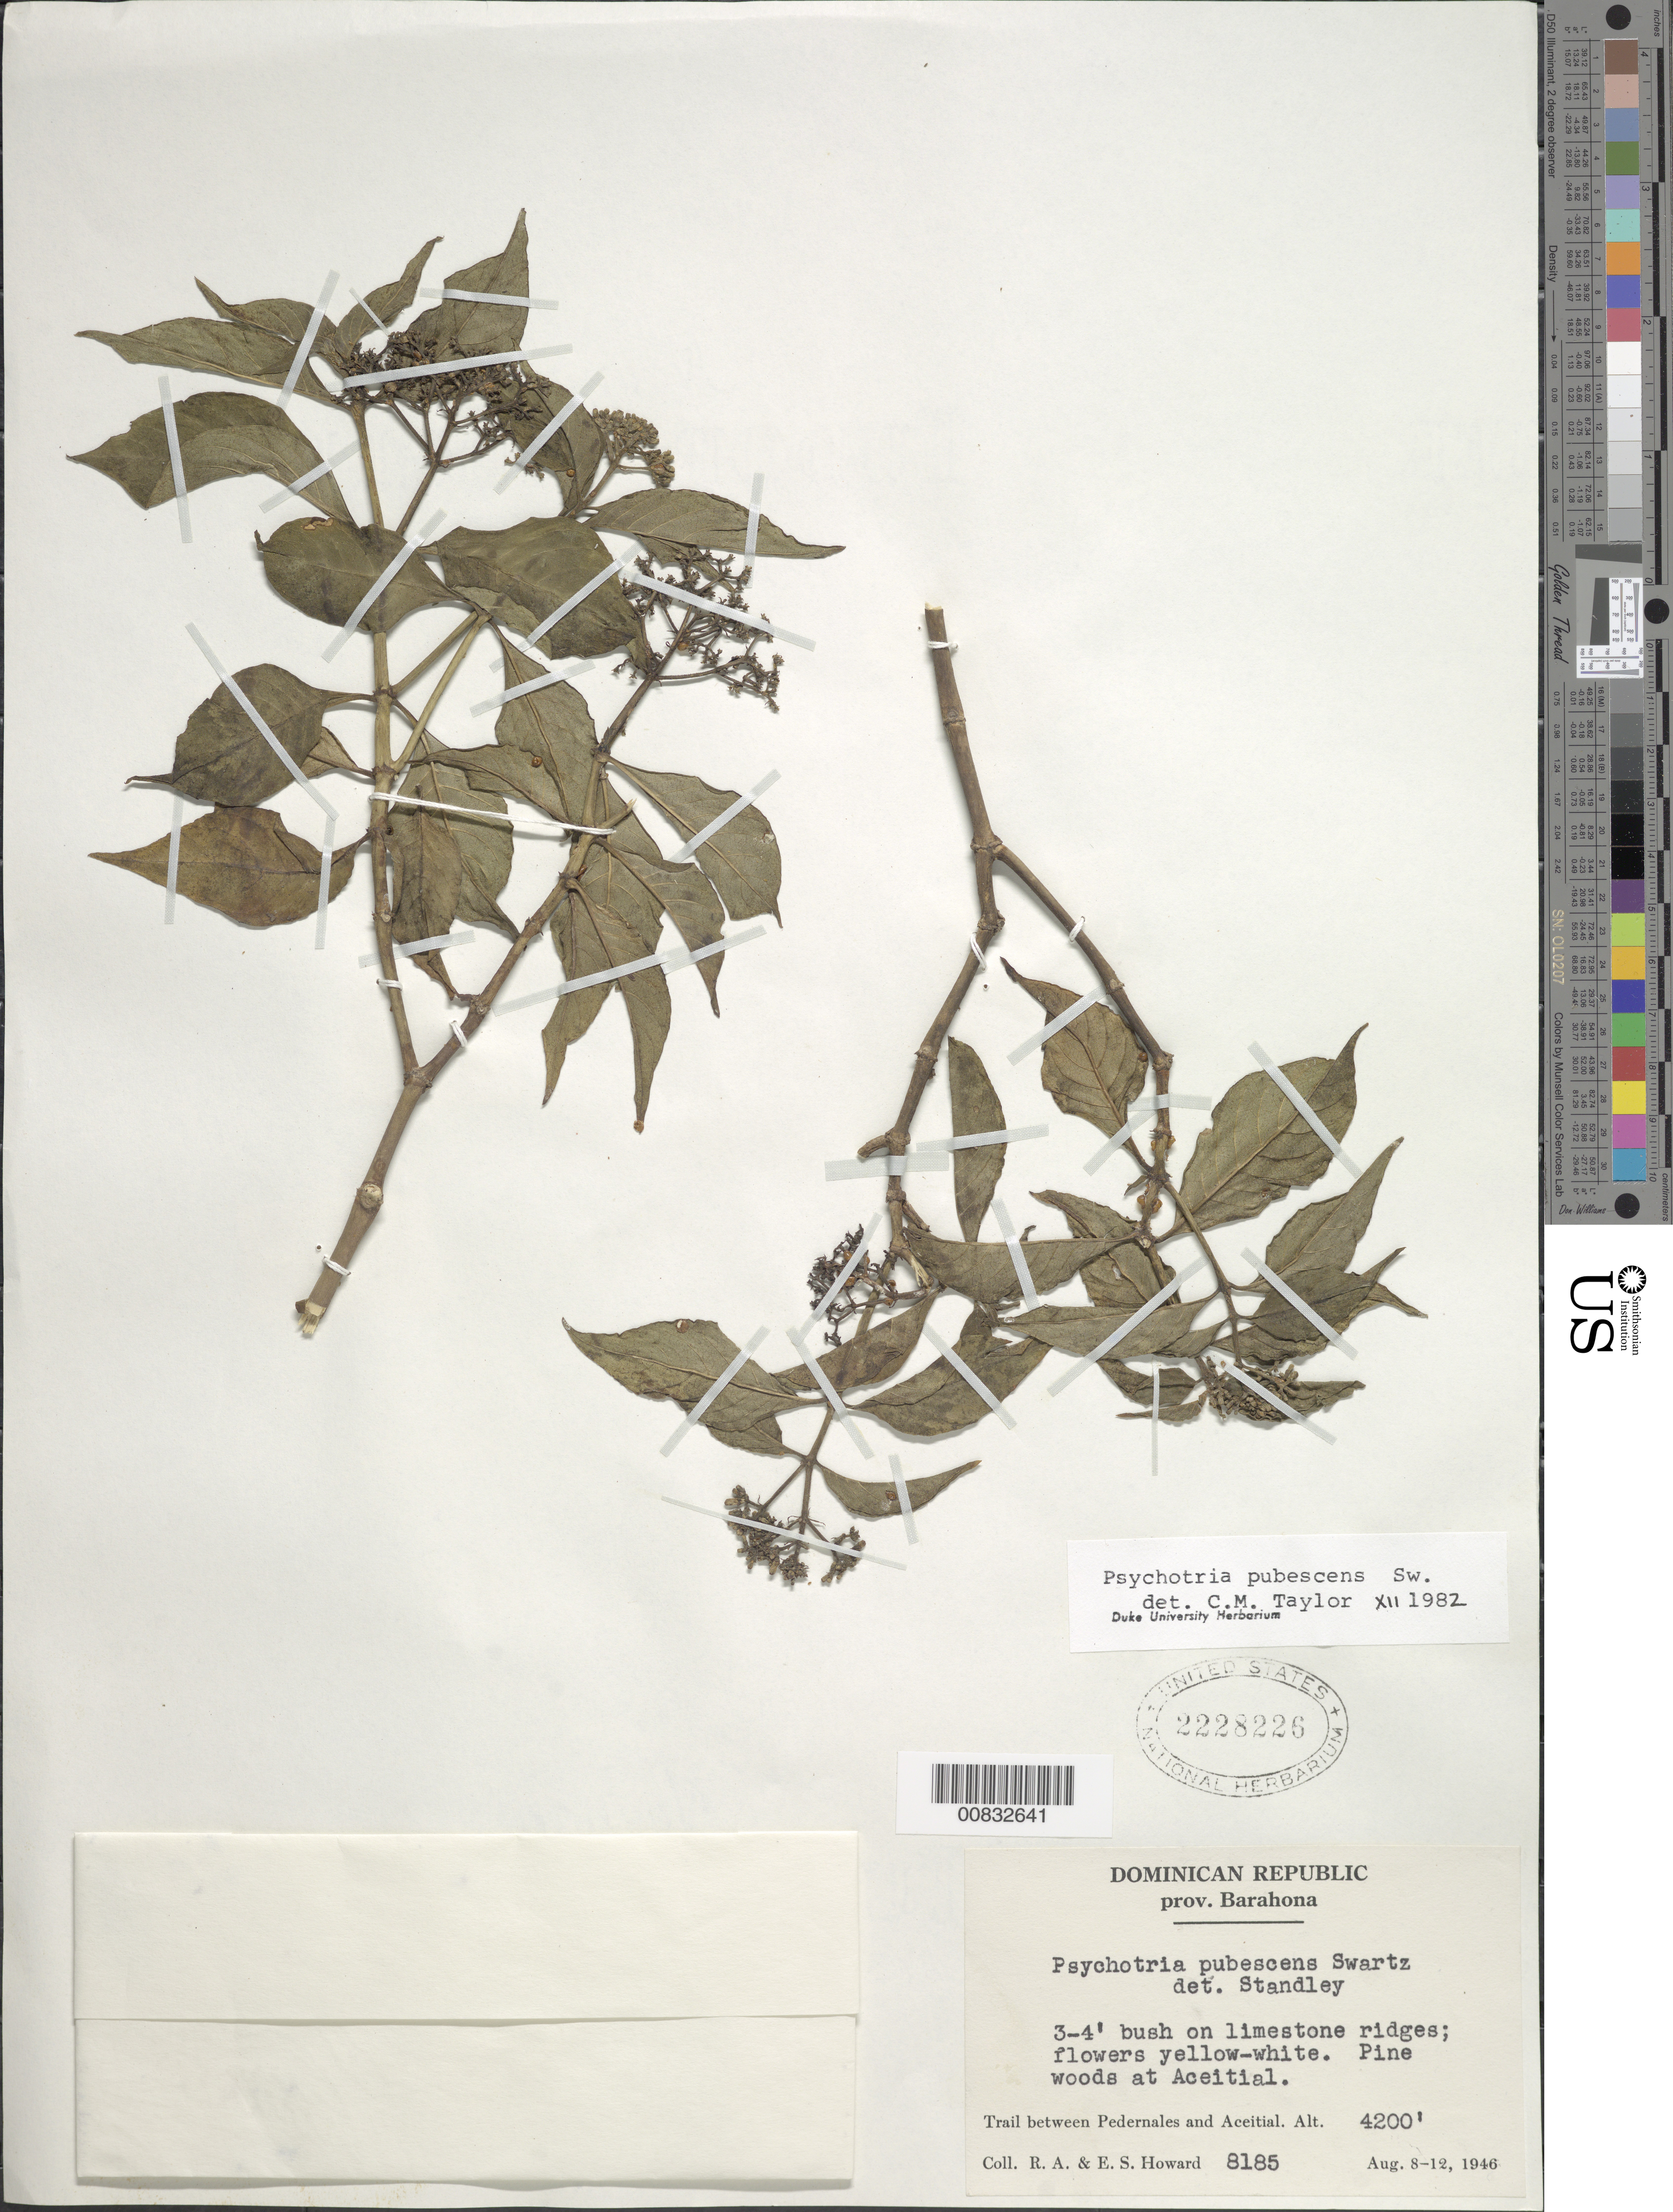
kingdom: Plantae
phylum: Tracheophyta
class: Magnoliopsida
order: Gentianales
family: Rubiaceae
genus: Psychotria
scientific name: Psychotria pubescens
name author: Sw.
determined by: Taylor, Charlotte M.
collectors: R. A. Howard & E. S. Howard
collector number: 8185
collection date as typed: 08 Aug 1946 to 12 Aug 1946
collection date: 1946-08-08/1946-08-12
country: Dominican Republic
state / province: Barahona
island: Hispaniola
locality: Trail between Pedernales and Aceitial, at Aceitial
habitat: In pine woods on limestone ridges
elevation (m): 1280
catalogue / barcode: US 2228226